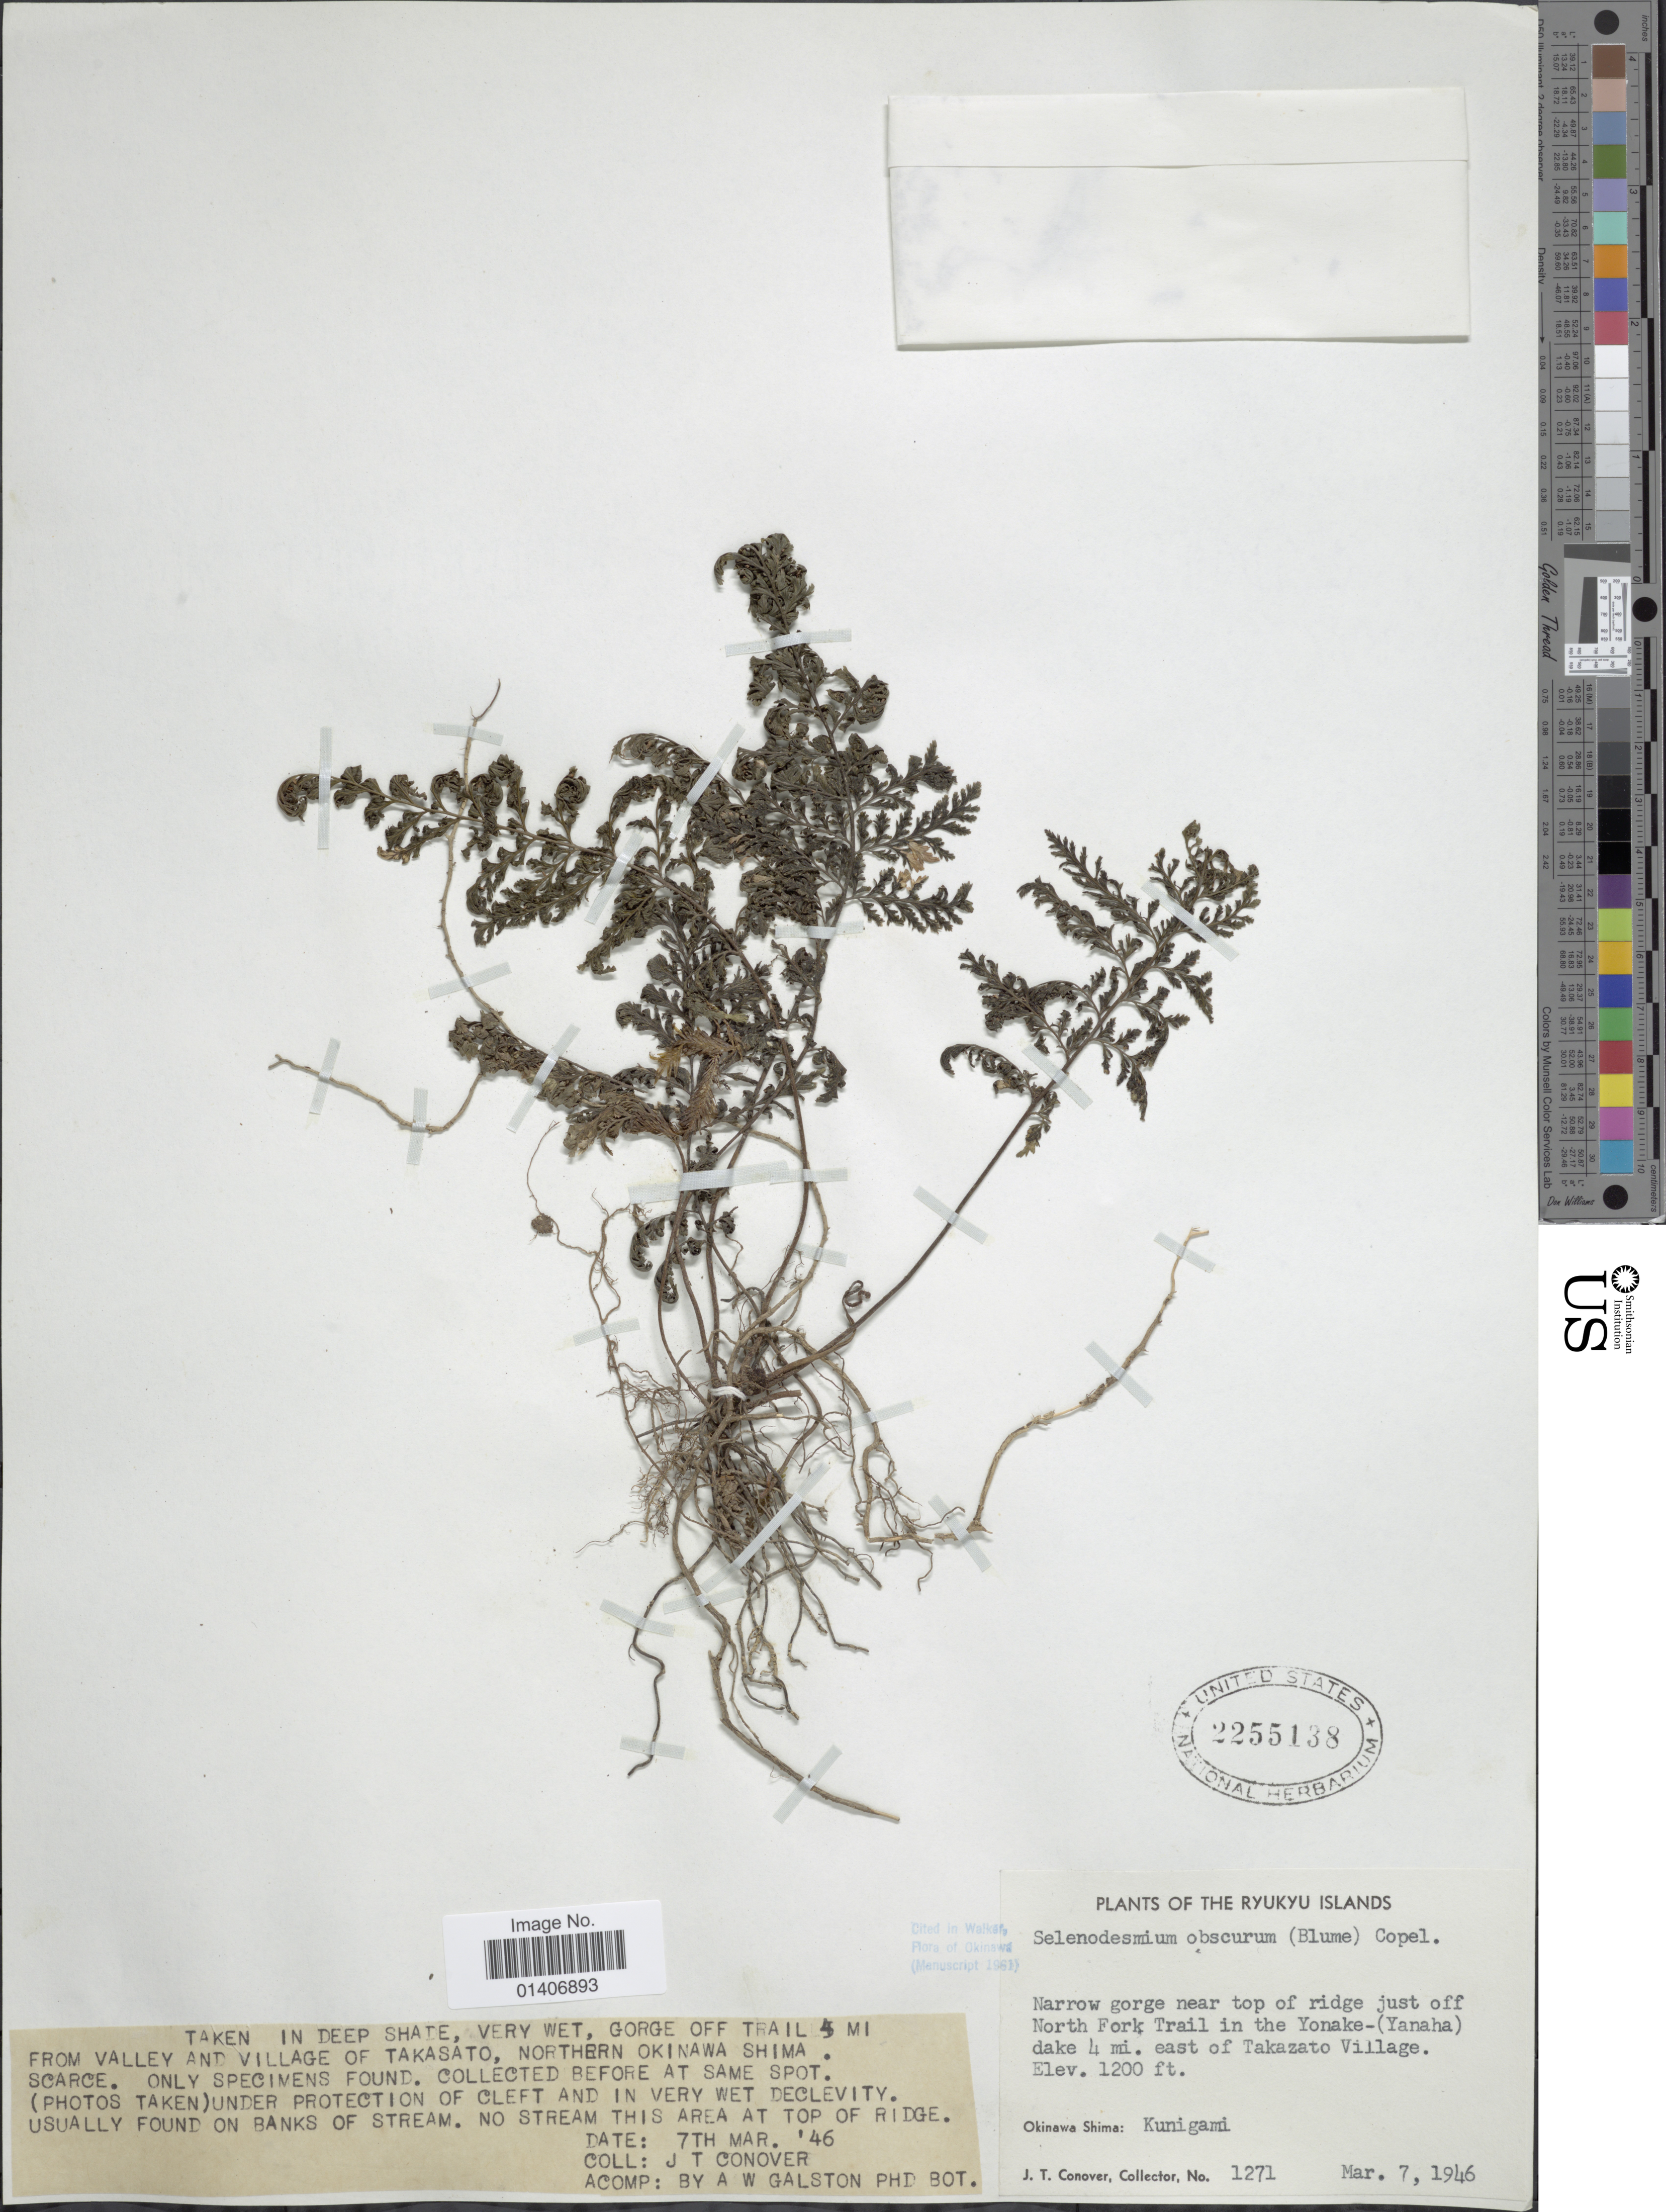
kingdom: Plantae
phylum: Tracheophyta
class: Polypodiopsida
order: Hymenophyllales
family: Hymenophyllaceae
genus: Abrodictyum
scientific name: Abrodictyum obscurum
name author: (Blume) Ebihara & K. Iwats.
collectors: J. T. Conover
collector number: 1271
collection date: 1946-03-07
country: Japan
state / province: Okinawa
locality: The Ryukyu Islands, Narrow gorge near top of ridge just off North Folk Trail in the Yonake-(Yanaha) dake 4 mi. east of Takazato Village, Okinawa Shima: Kunigami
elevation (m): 366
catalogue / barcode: US 2255138